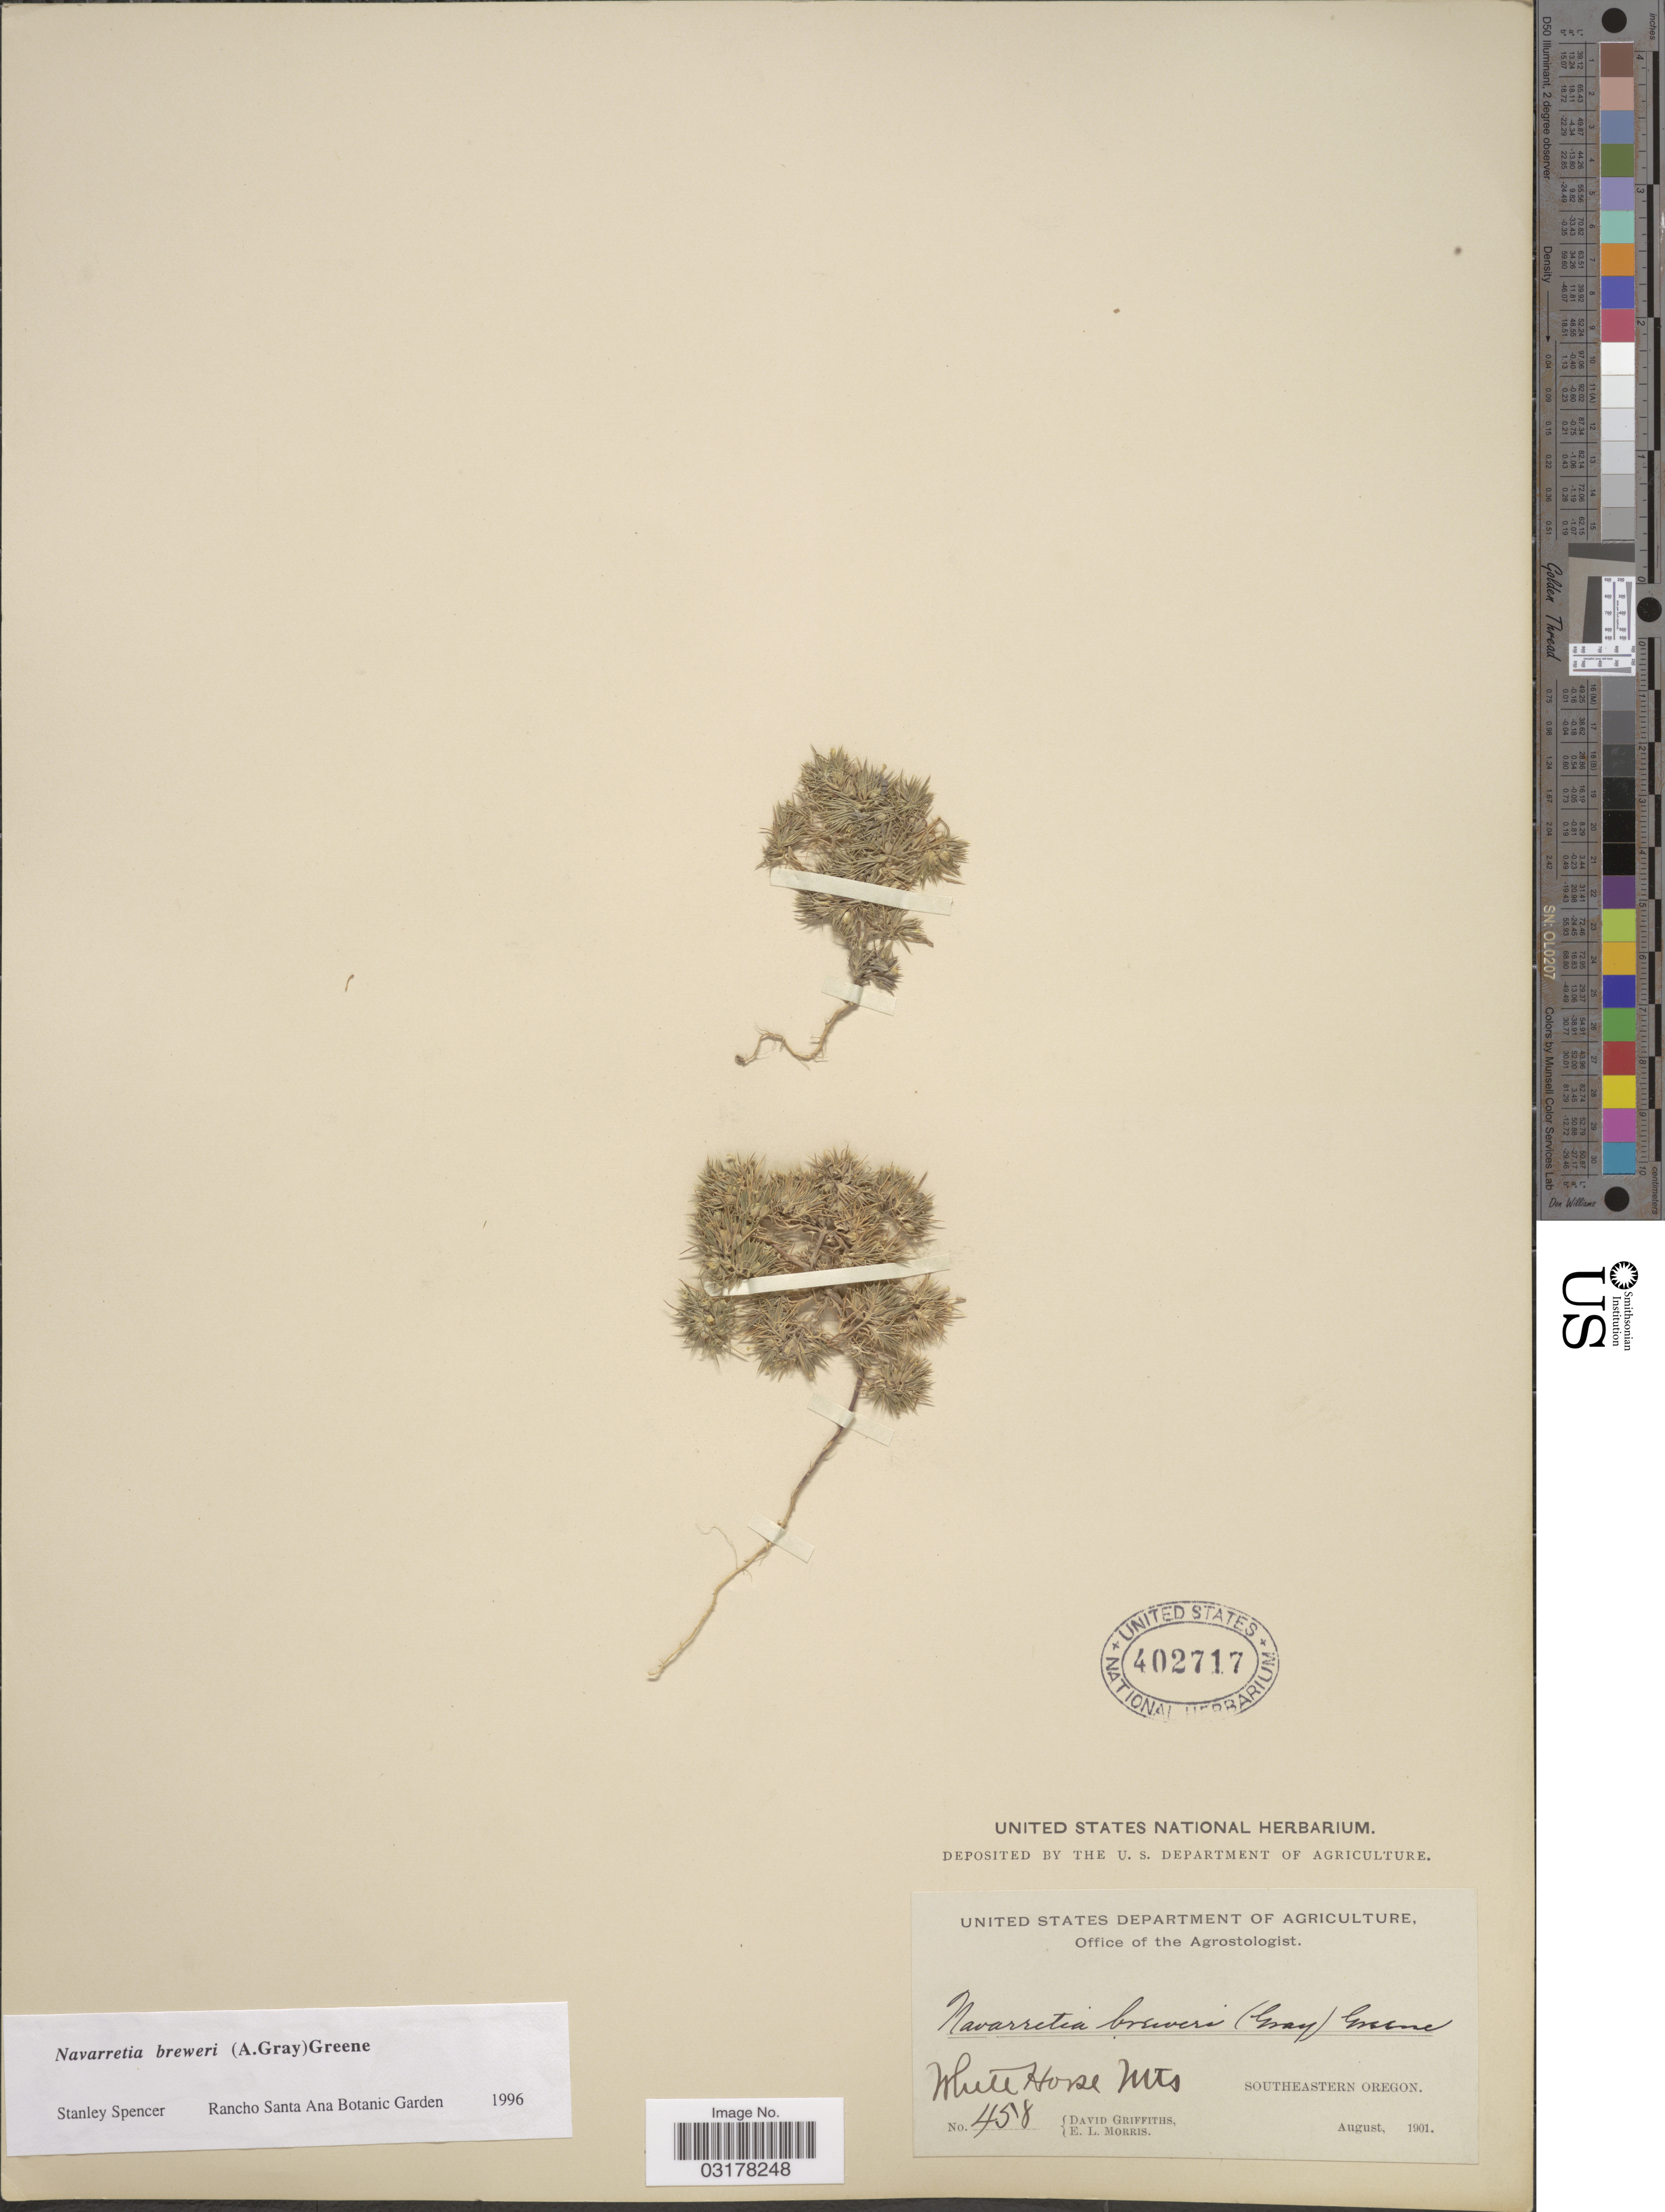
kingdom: Plantae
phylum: Tracheophyta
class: Magnoliopsida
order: Ericales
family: Polemoniaceae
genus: Navarretia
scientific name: Navarretia breweri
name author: (A. Gray) Greene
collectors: D. Griffiths & E. Morris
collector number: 458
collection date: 1901-08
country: United States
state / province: Oregon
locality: White Horse Mts. Southeastern Oregon.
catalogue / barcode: US 402717